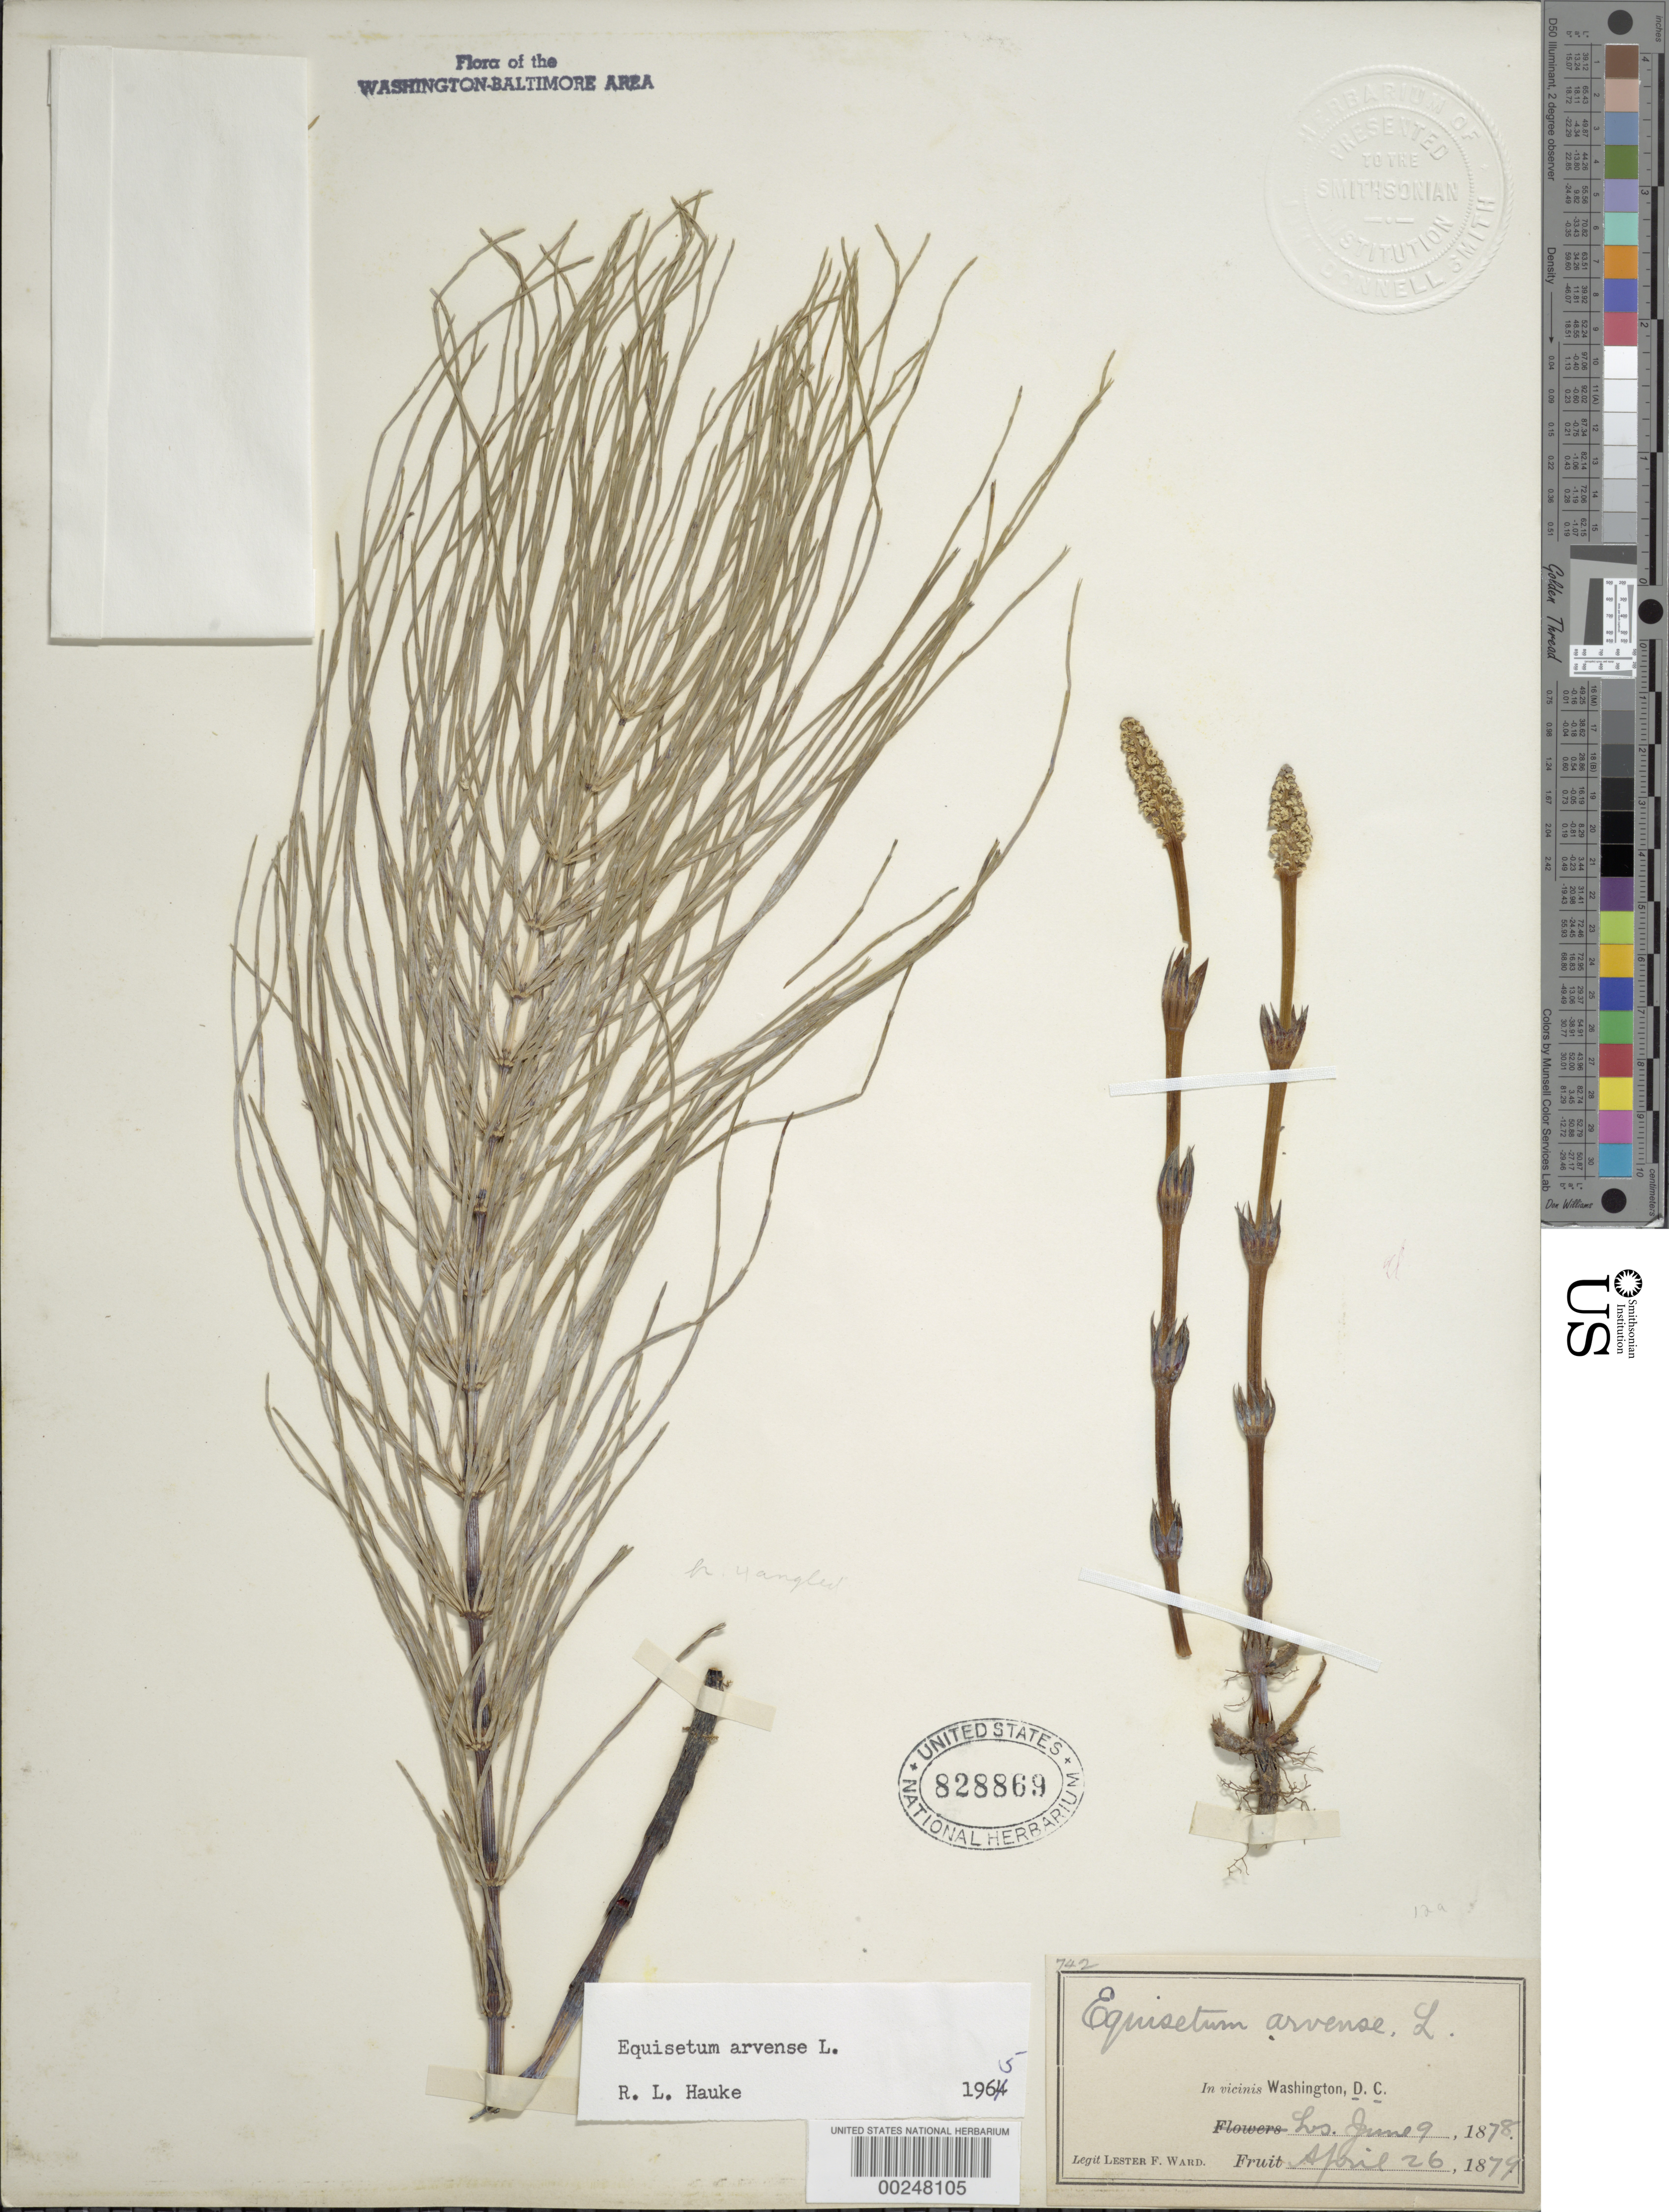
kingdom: Plantae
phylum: Tracheophyta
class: Polypodiopsida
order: Equisetales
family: Equisetaceae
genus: Equisetum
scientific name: Equisetum arvense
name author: L.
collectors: L. F. Ward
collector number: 742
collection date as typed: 09 Jun 1878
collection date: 1878-06-09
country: United States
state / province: District of Columbia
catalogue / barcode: US 828869